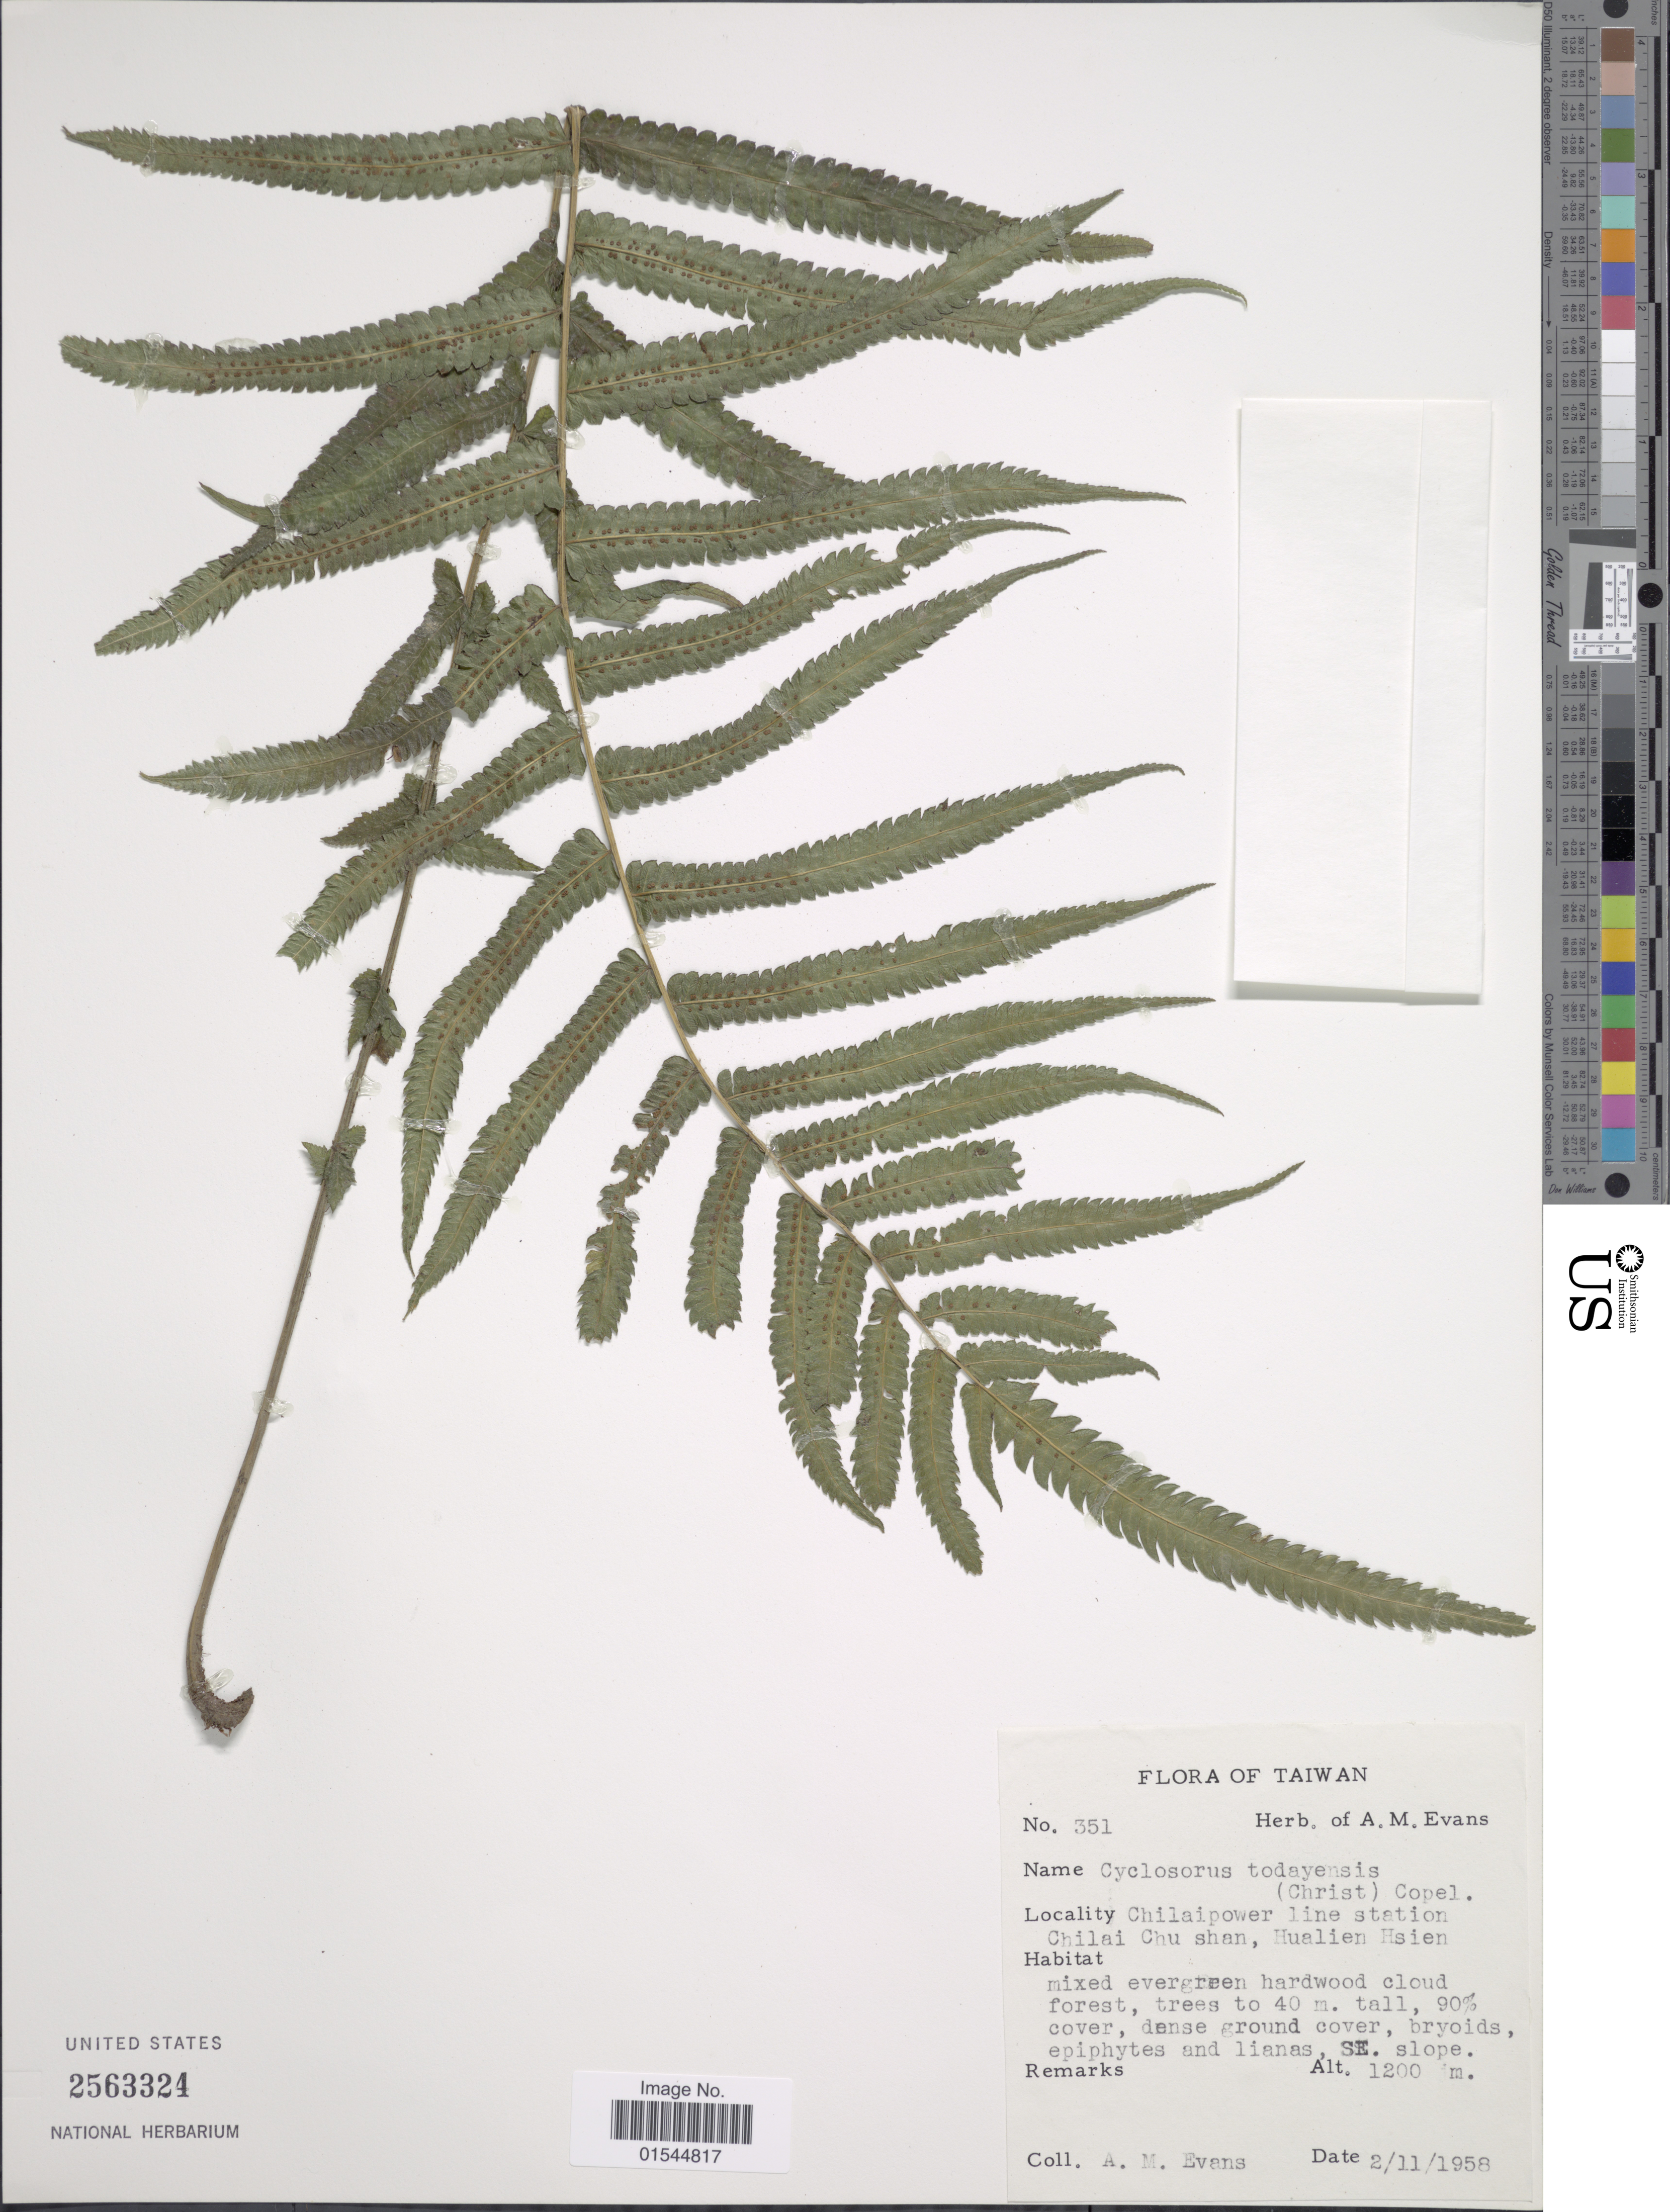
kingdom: Plantae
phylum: Tracheophyta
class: Polypodiopsida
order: Polypodiales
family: Thelypteridaceae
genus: Sphaerostephanos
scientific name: Sphaerostephanos todayensis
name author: (Kunze) Holttum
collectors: A. M. Evans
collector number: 351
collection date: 1958-11-02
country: Taiwan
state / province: Hualien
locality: Chilaipower line station, Chilai chu shan, Hualien Hsien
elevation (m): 1200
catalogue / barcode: US 2563324